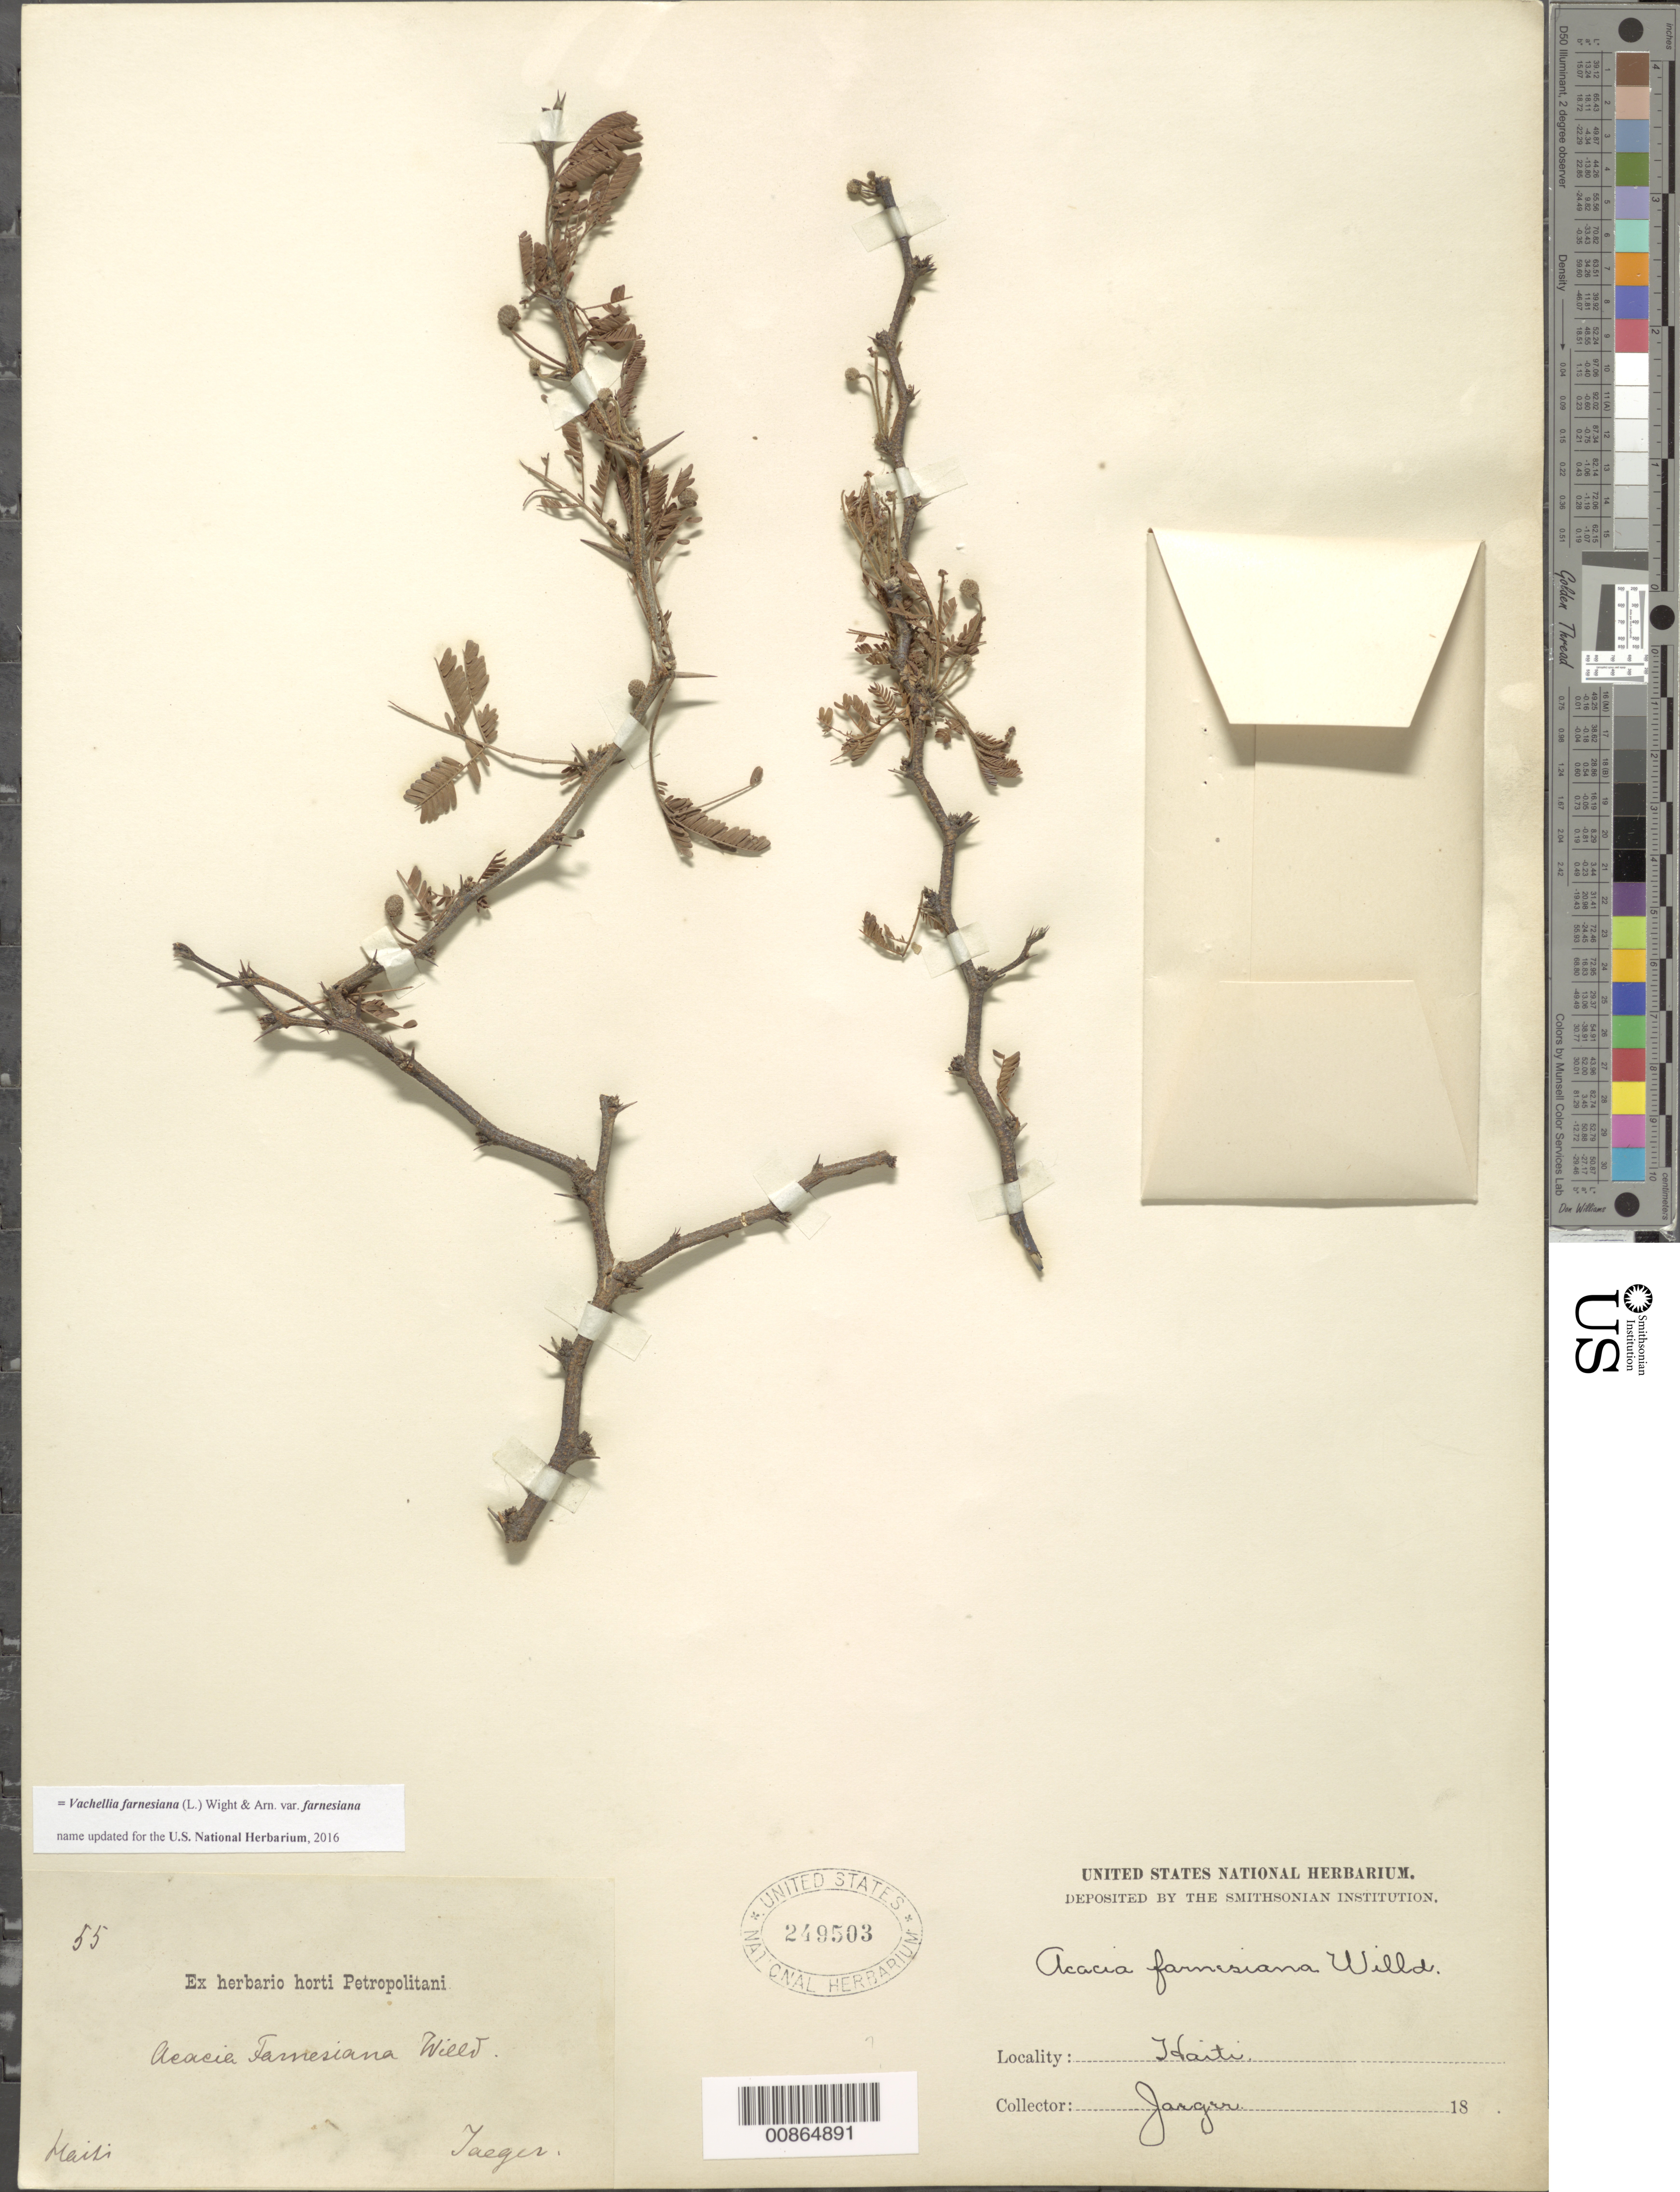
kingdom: Plantae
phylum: Tracheophyta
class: Magnoliopsida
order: Fabales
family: Fabaceae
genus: Vachellia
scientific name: Vachellia farnesiana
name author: (L.) Wight & Arn.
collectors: -. Jaeger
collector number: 55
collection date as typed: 1800 to -- --- 1899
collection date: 1800/1899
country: Haiti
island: Hispaniola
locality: Haiti.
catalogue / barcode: US 249503